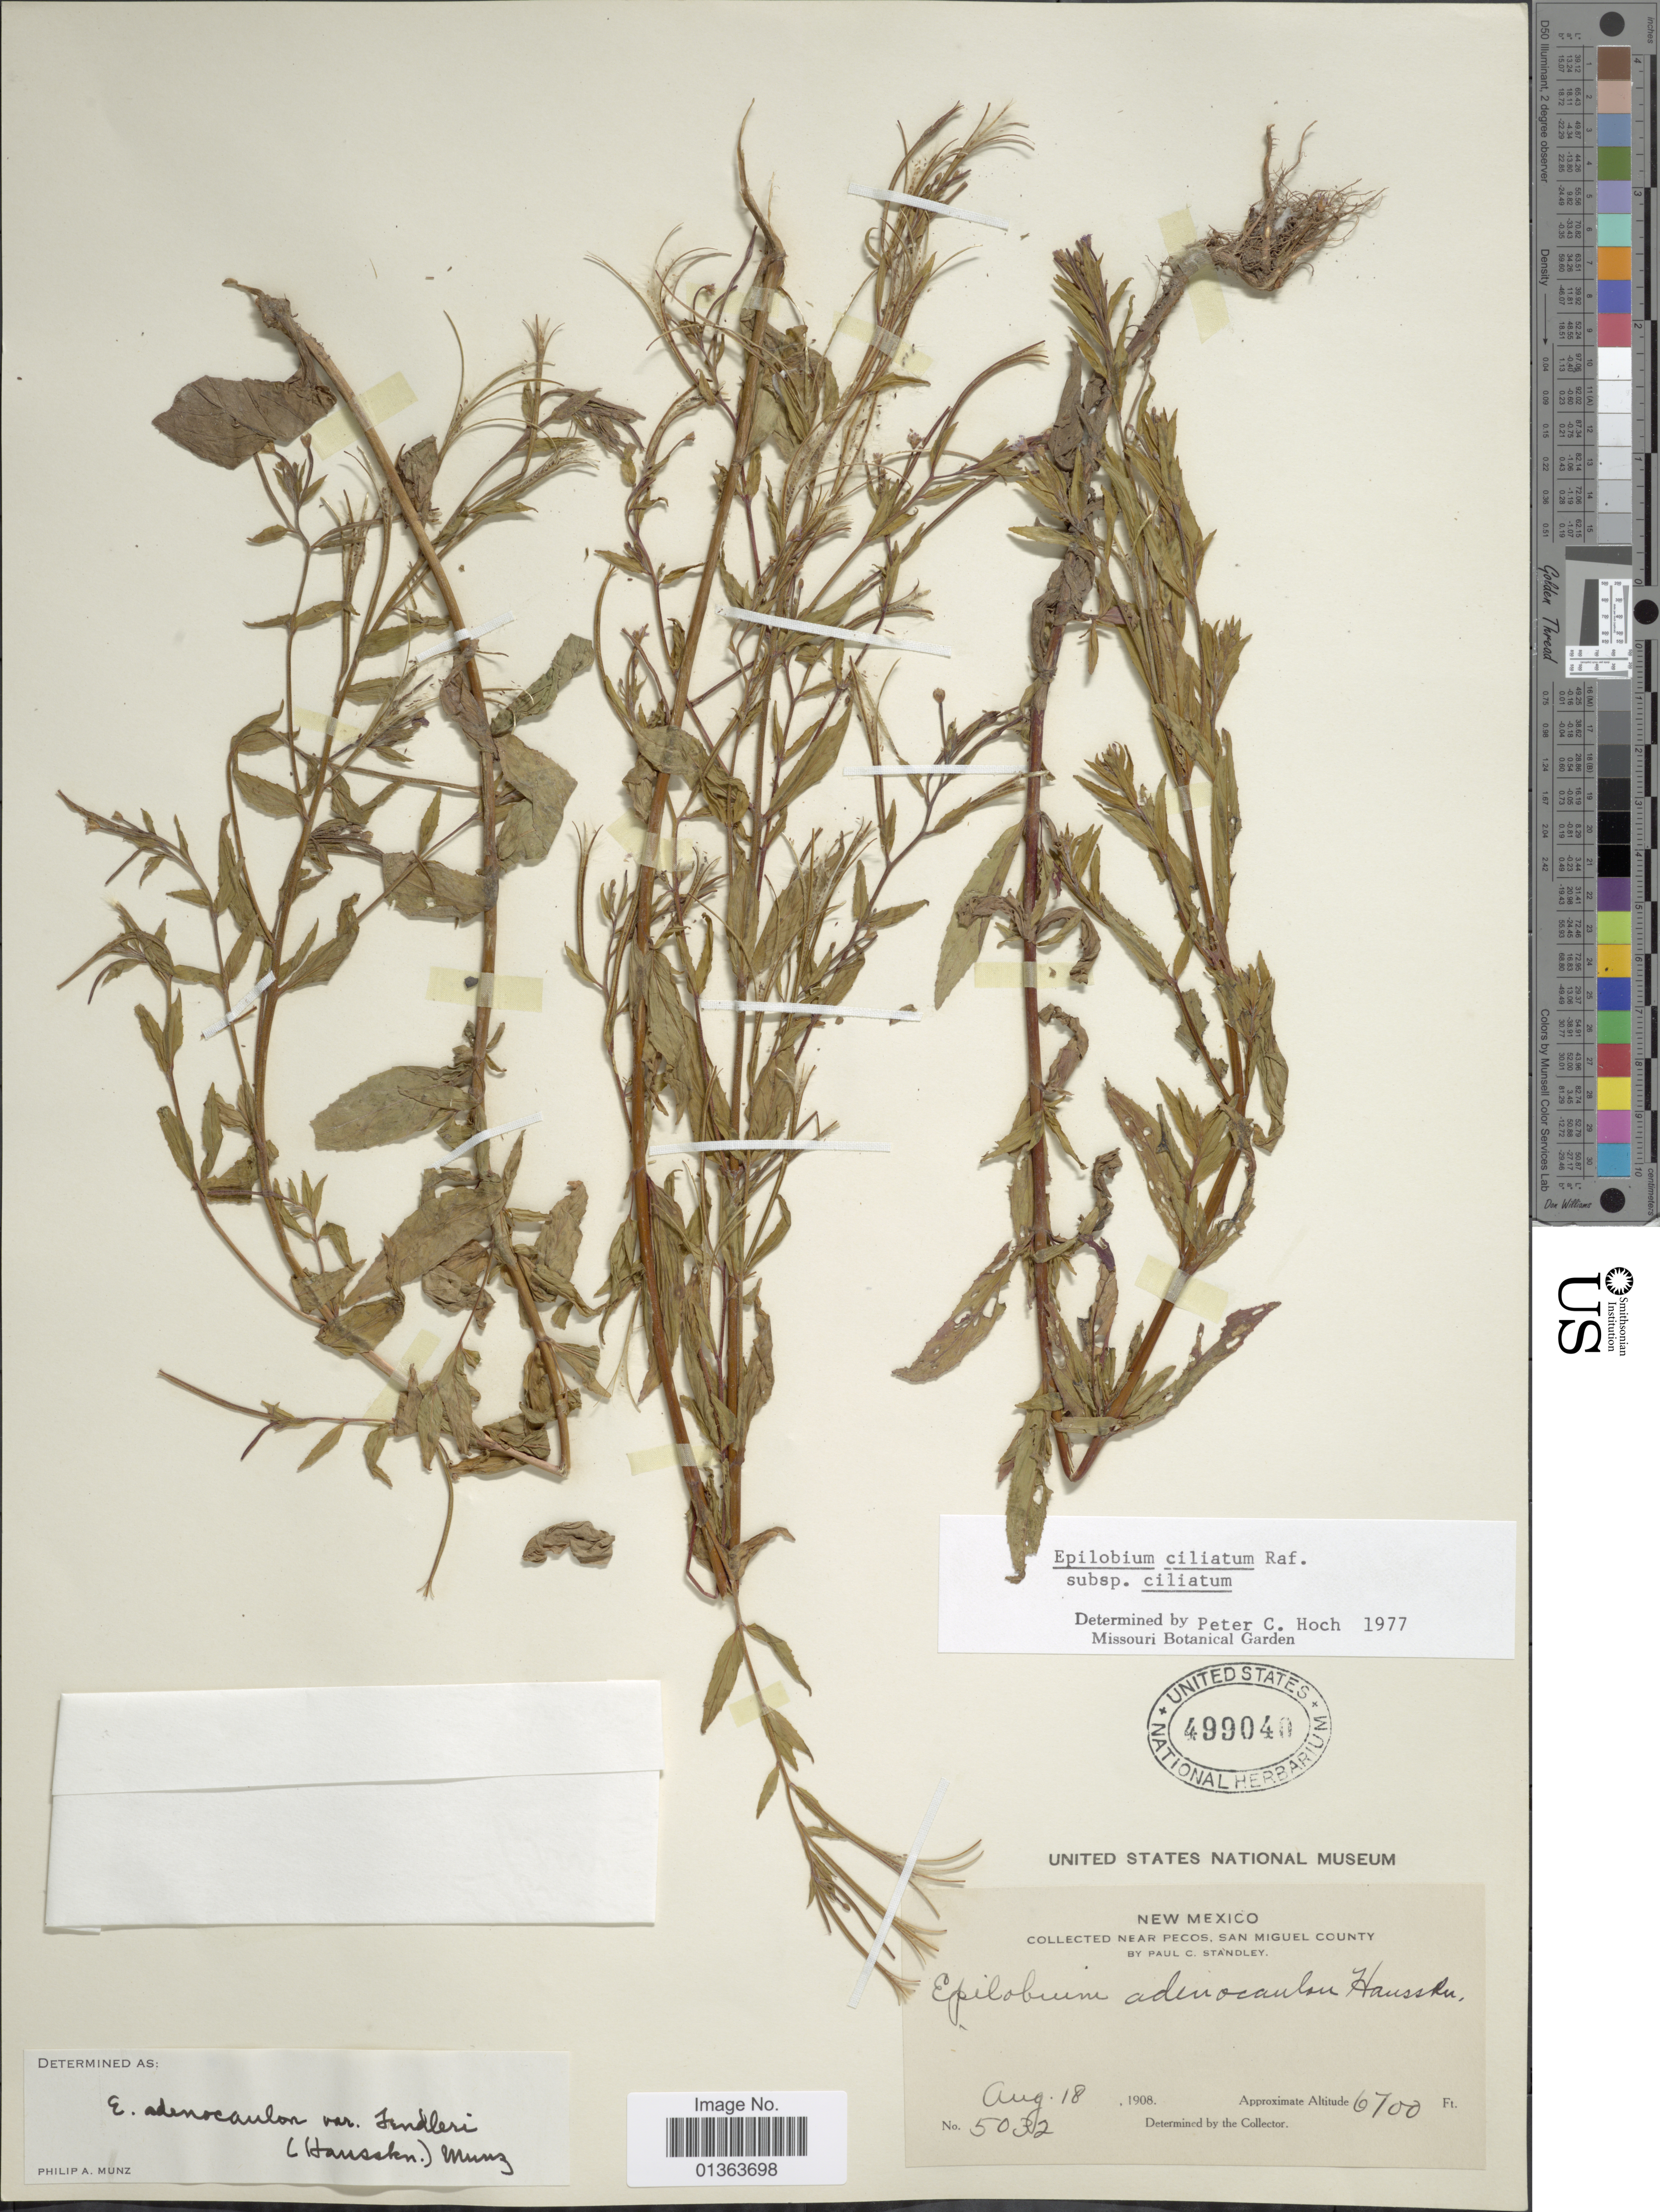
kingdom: Plantae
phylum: Tracheophyta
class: Magnoliopsida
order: Myrtales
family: Onagraceae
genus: Epilobium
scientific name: Epilobium ciliatum subsp. ciliatum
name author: Raf.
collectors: P. C. Standley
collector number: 5032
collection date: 1908-08-18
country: United States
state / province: New Mexico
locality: Near Pecos, San Miguel County.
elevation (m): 2042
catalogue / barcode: US 499040